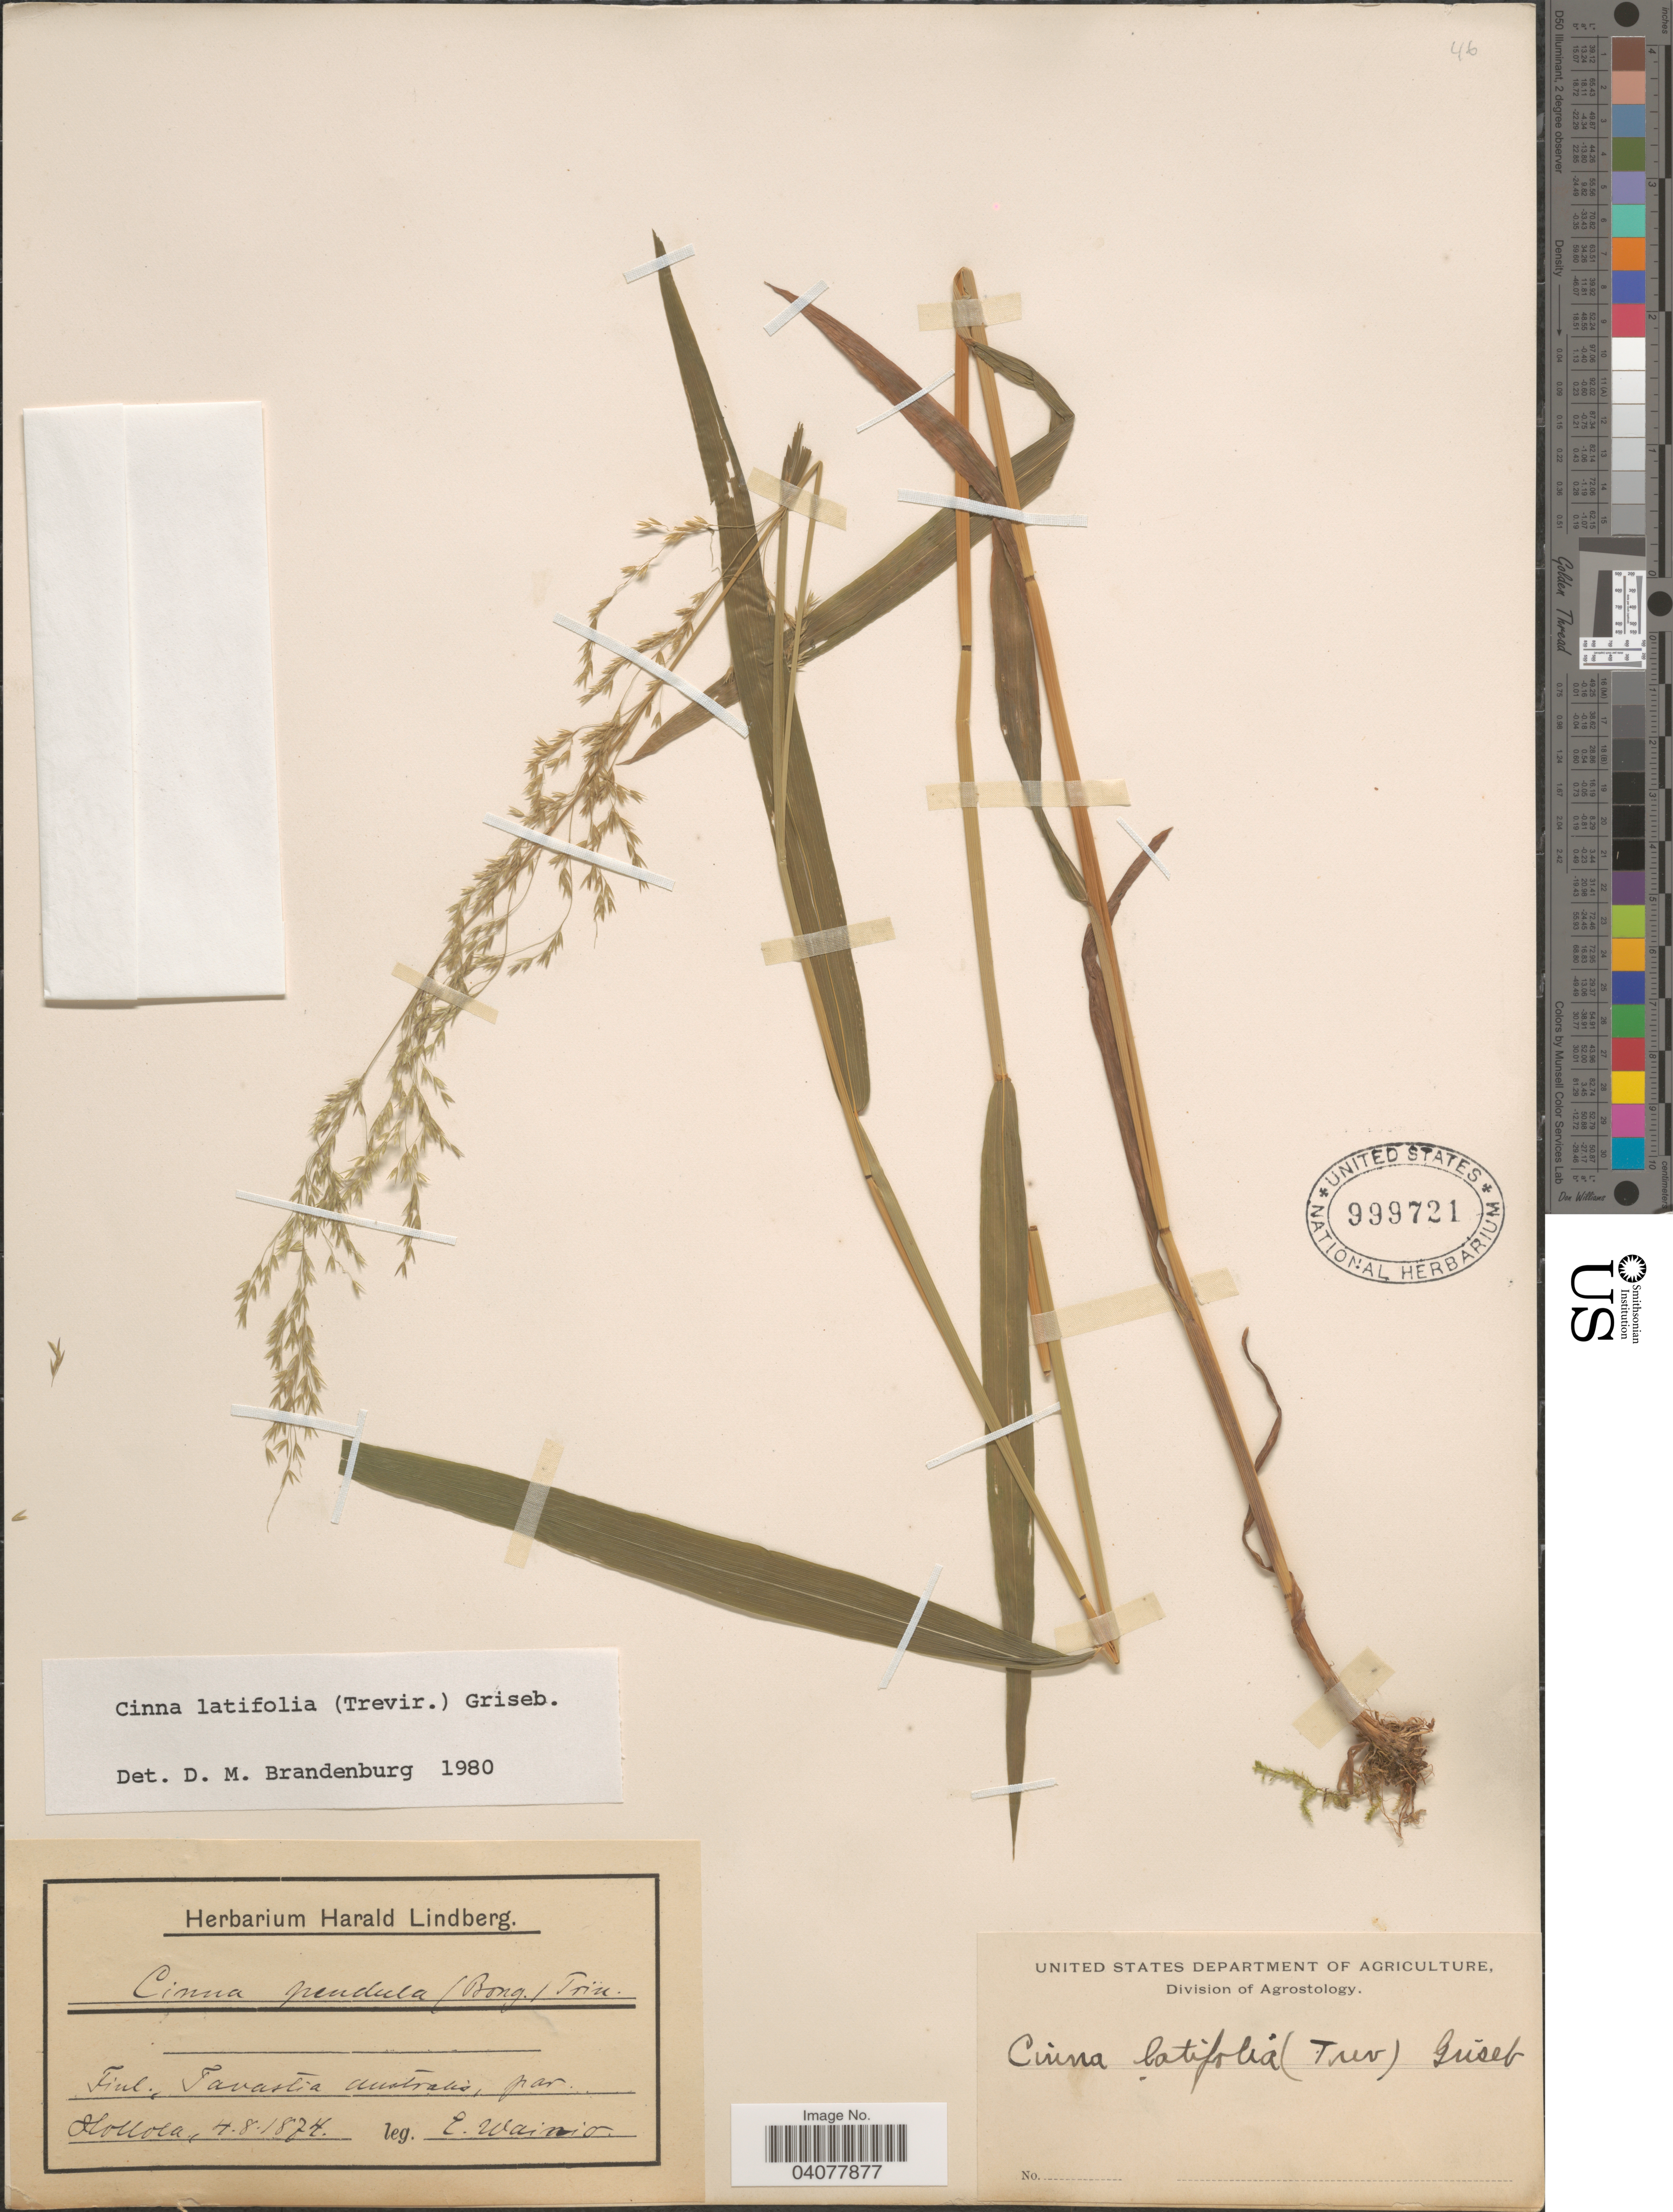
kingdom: Plantae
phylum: Tracheophyta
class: Liliopsida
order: Poales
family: Poaceae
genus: Cinna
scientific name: Cinna latifolia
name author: (Trevir. ex Goeppert) Griseb.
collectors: E. Wainio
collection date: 1874-08-04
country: Finland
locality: Tavastia australis, par. Hollola.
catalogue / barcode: US 999721